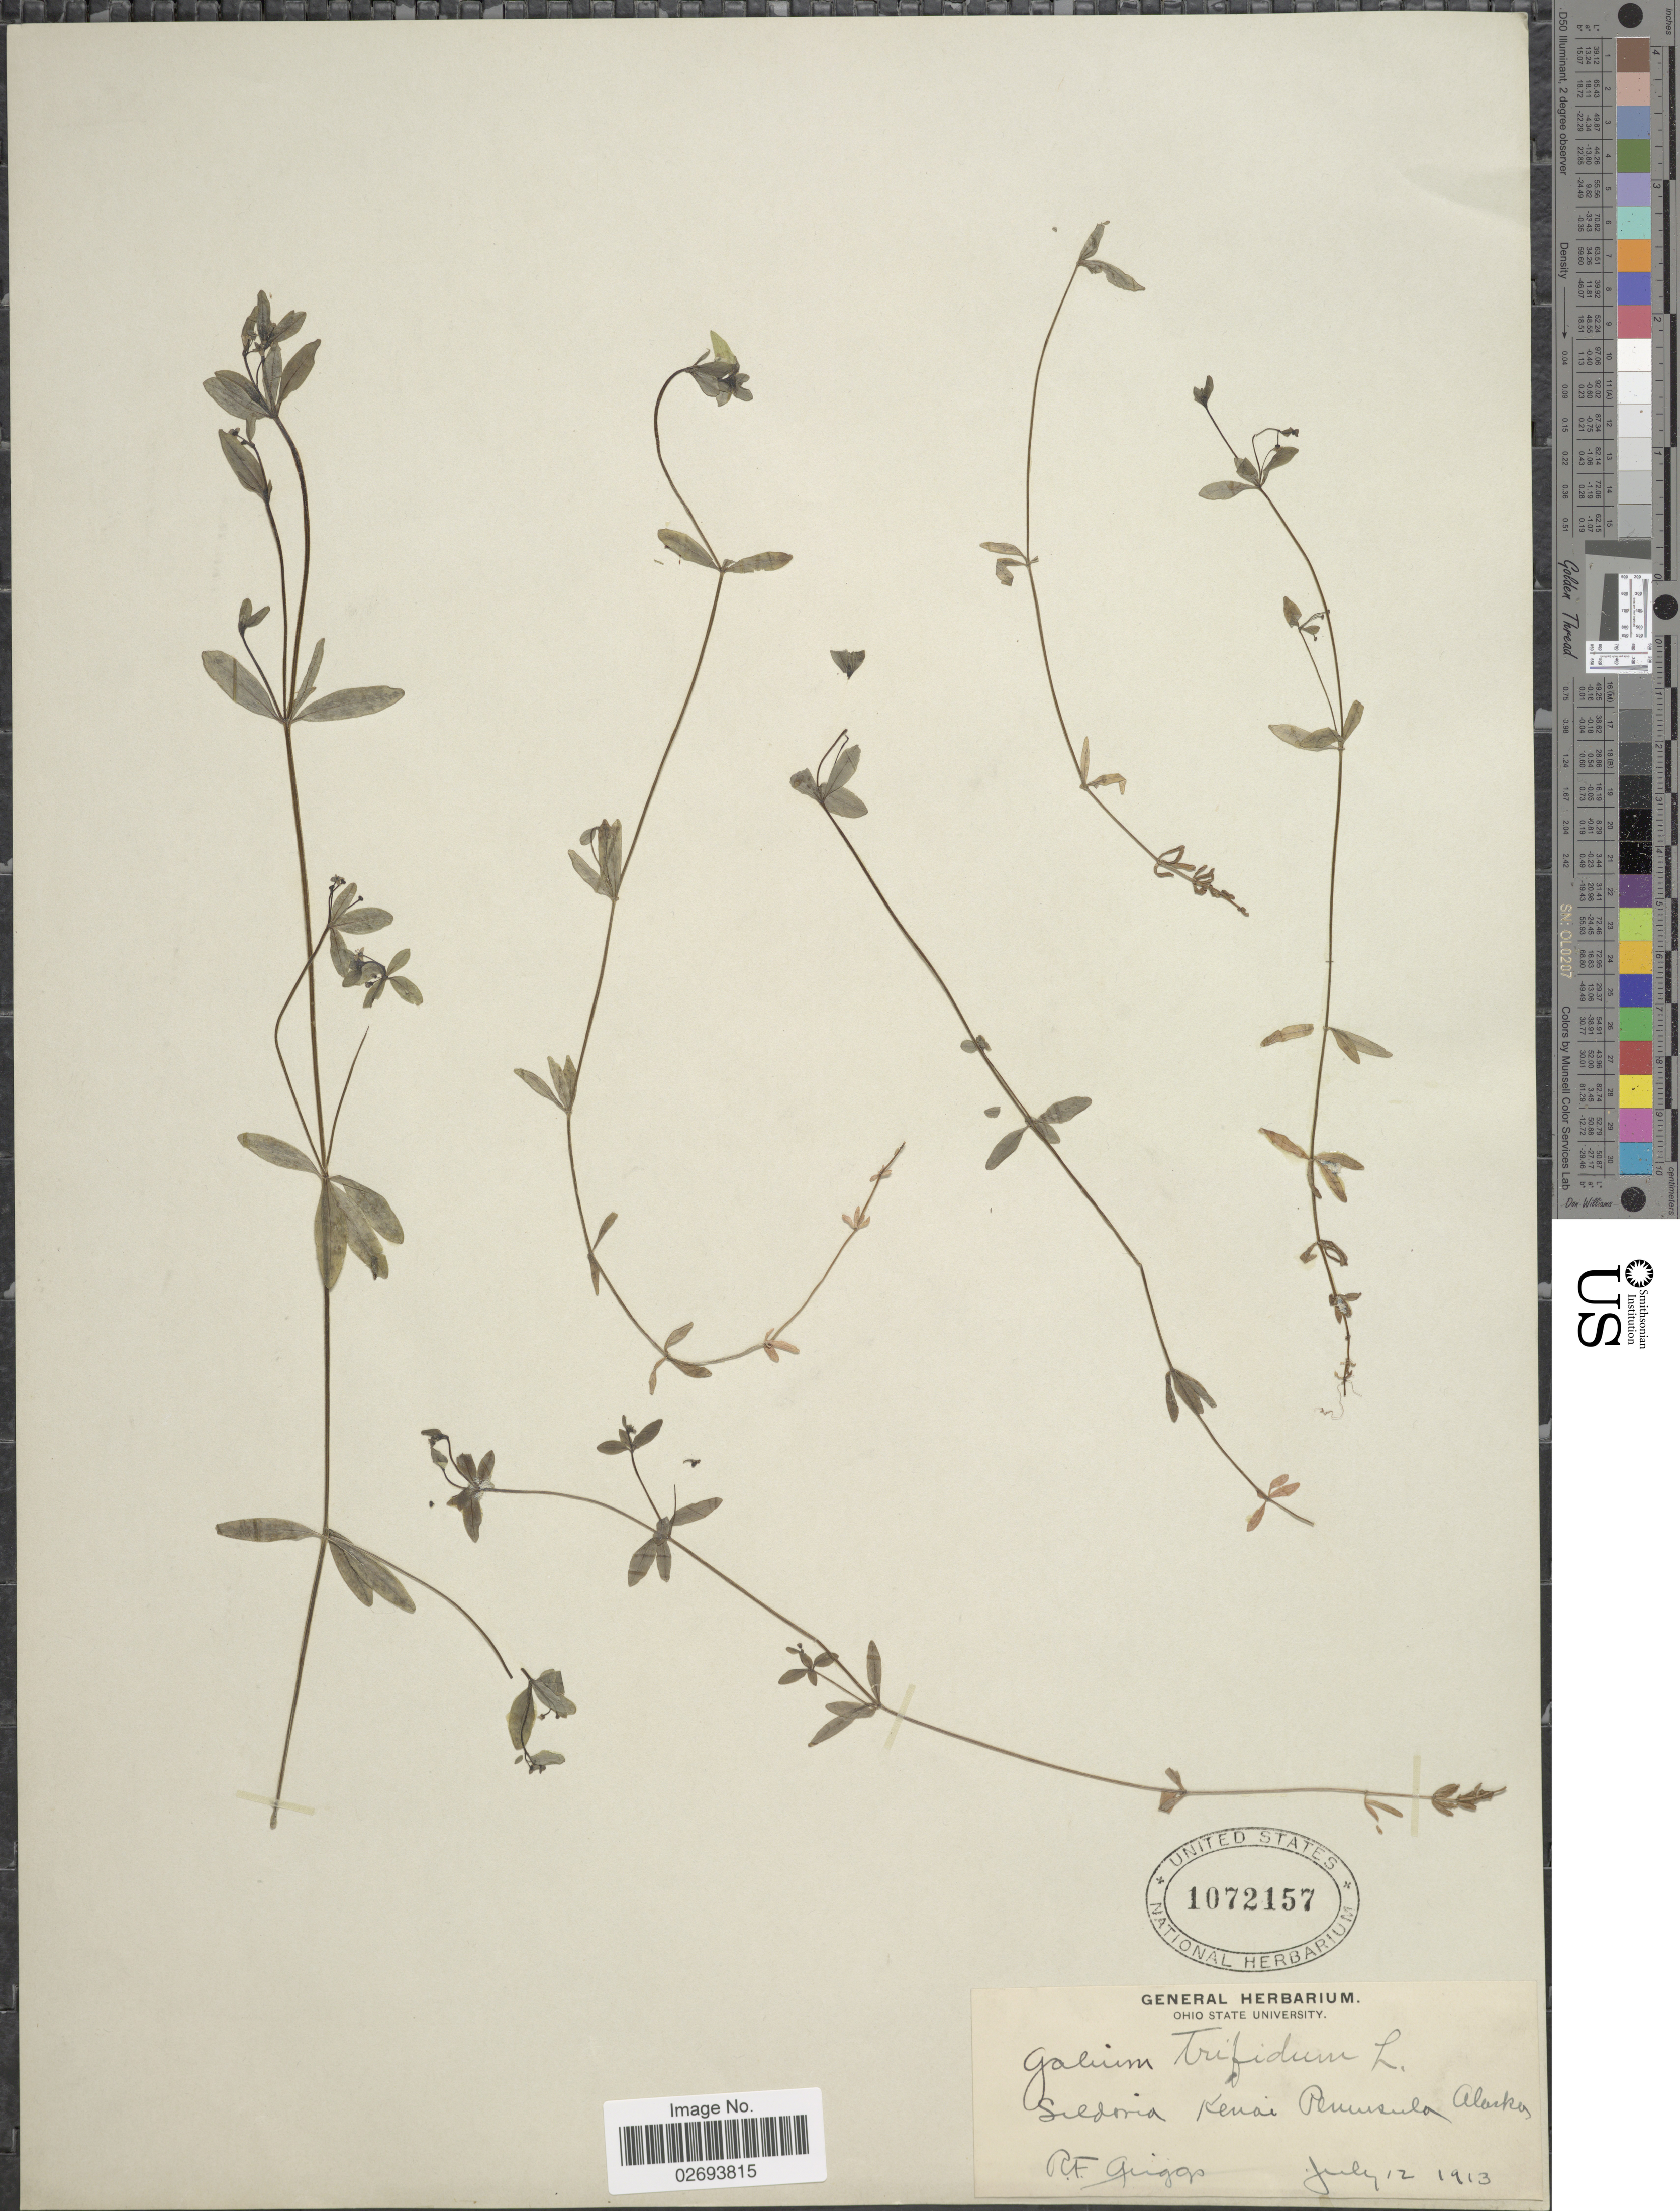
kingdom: Plantae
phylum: Tracheophyta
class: Magnoliopsida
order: Gentianales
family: Rubiaceae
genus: Galium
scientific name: Galium trifidum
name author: L.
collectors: R. F. Griggs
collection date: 1913-07-12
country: United States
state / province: Alaska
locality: Seldovia, Kenai Peninsula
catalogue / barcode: US 1072157